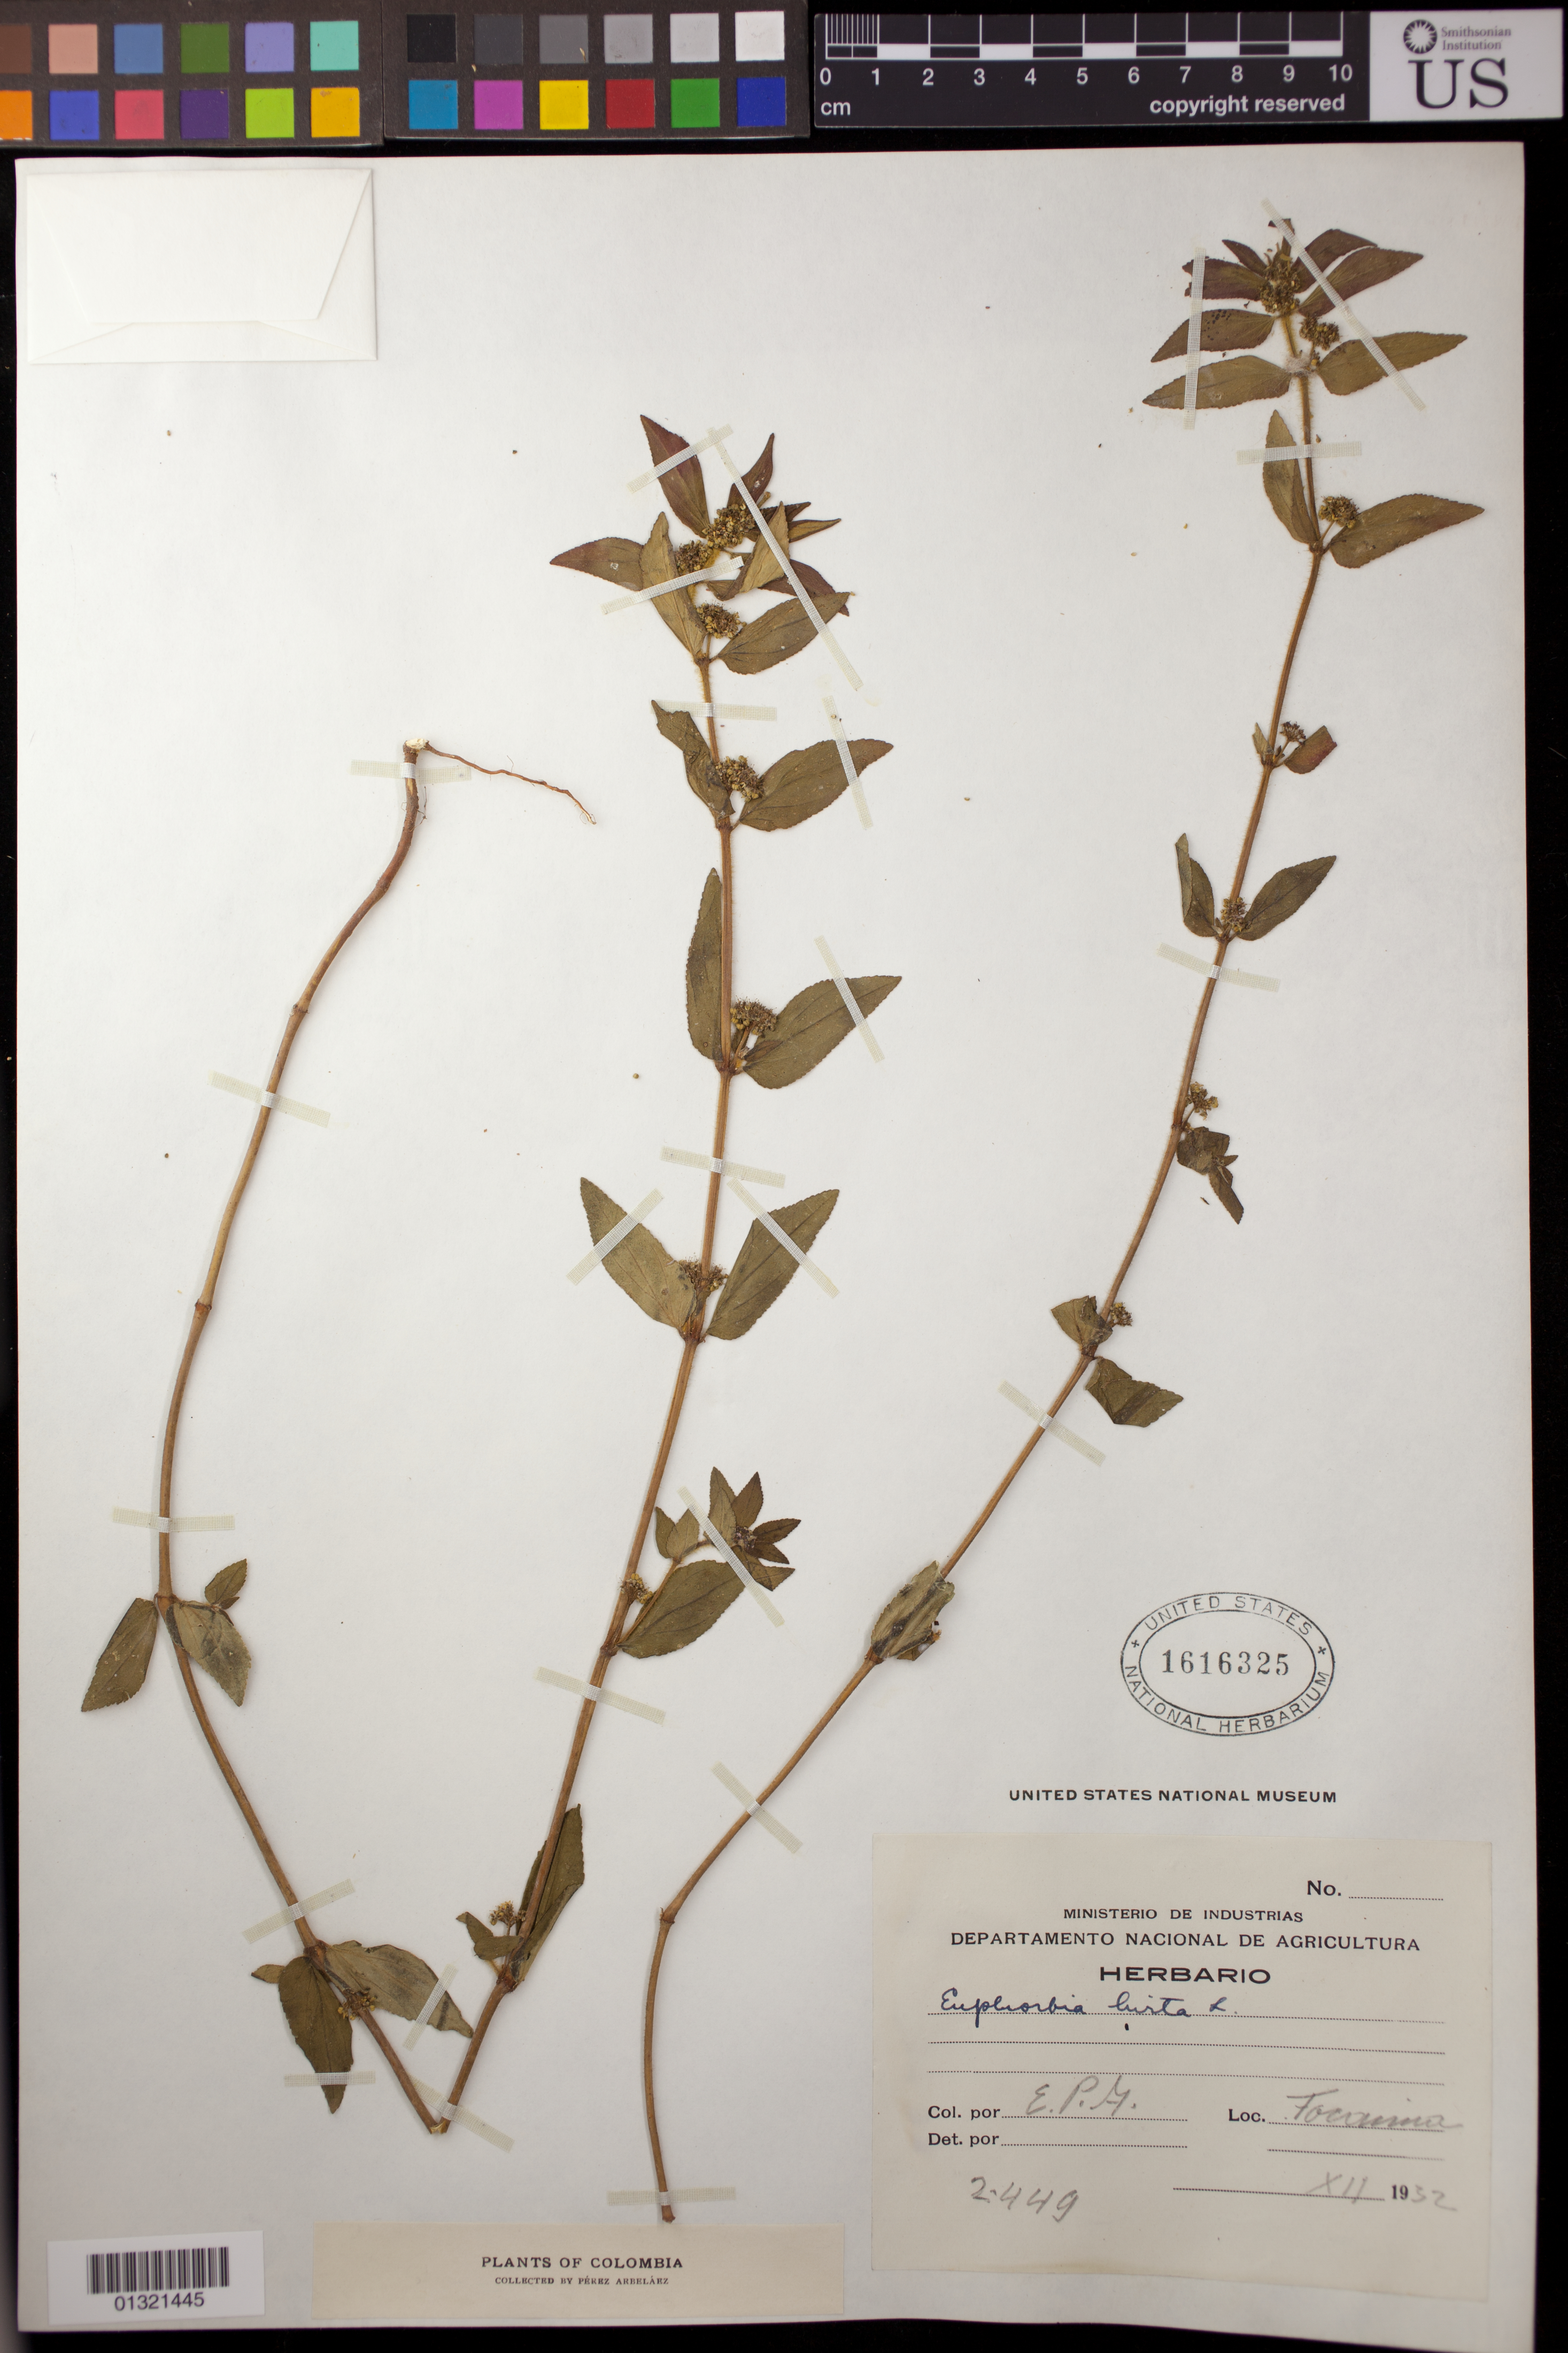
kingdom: Plantae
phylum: Tracheophyta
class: Magnoliopsida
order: Malpighiales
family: Euphorbiaceae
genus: Euphorbia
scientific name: Euphorbia hirta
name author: L.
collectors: E. Pérez Arbeláez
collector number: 2449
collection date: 1932-12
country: Colombia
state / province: Cundinamarca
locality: Tocaima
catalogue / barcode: US 1616325